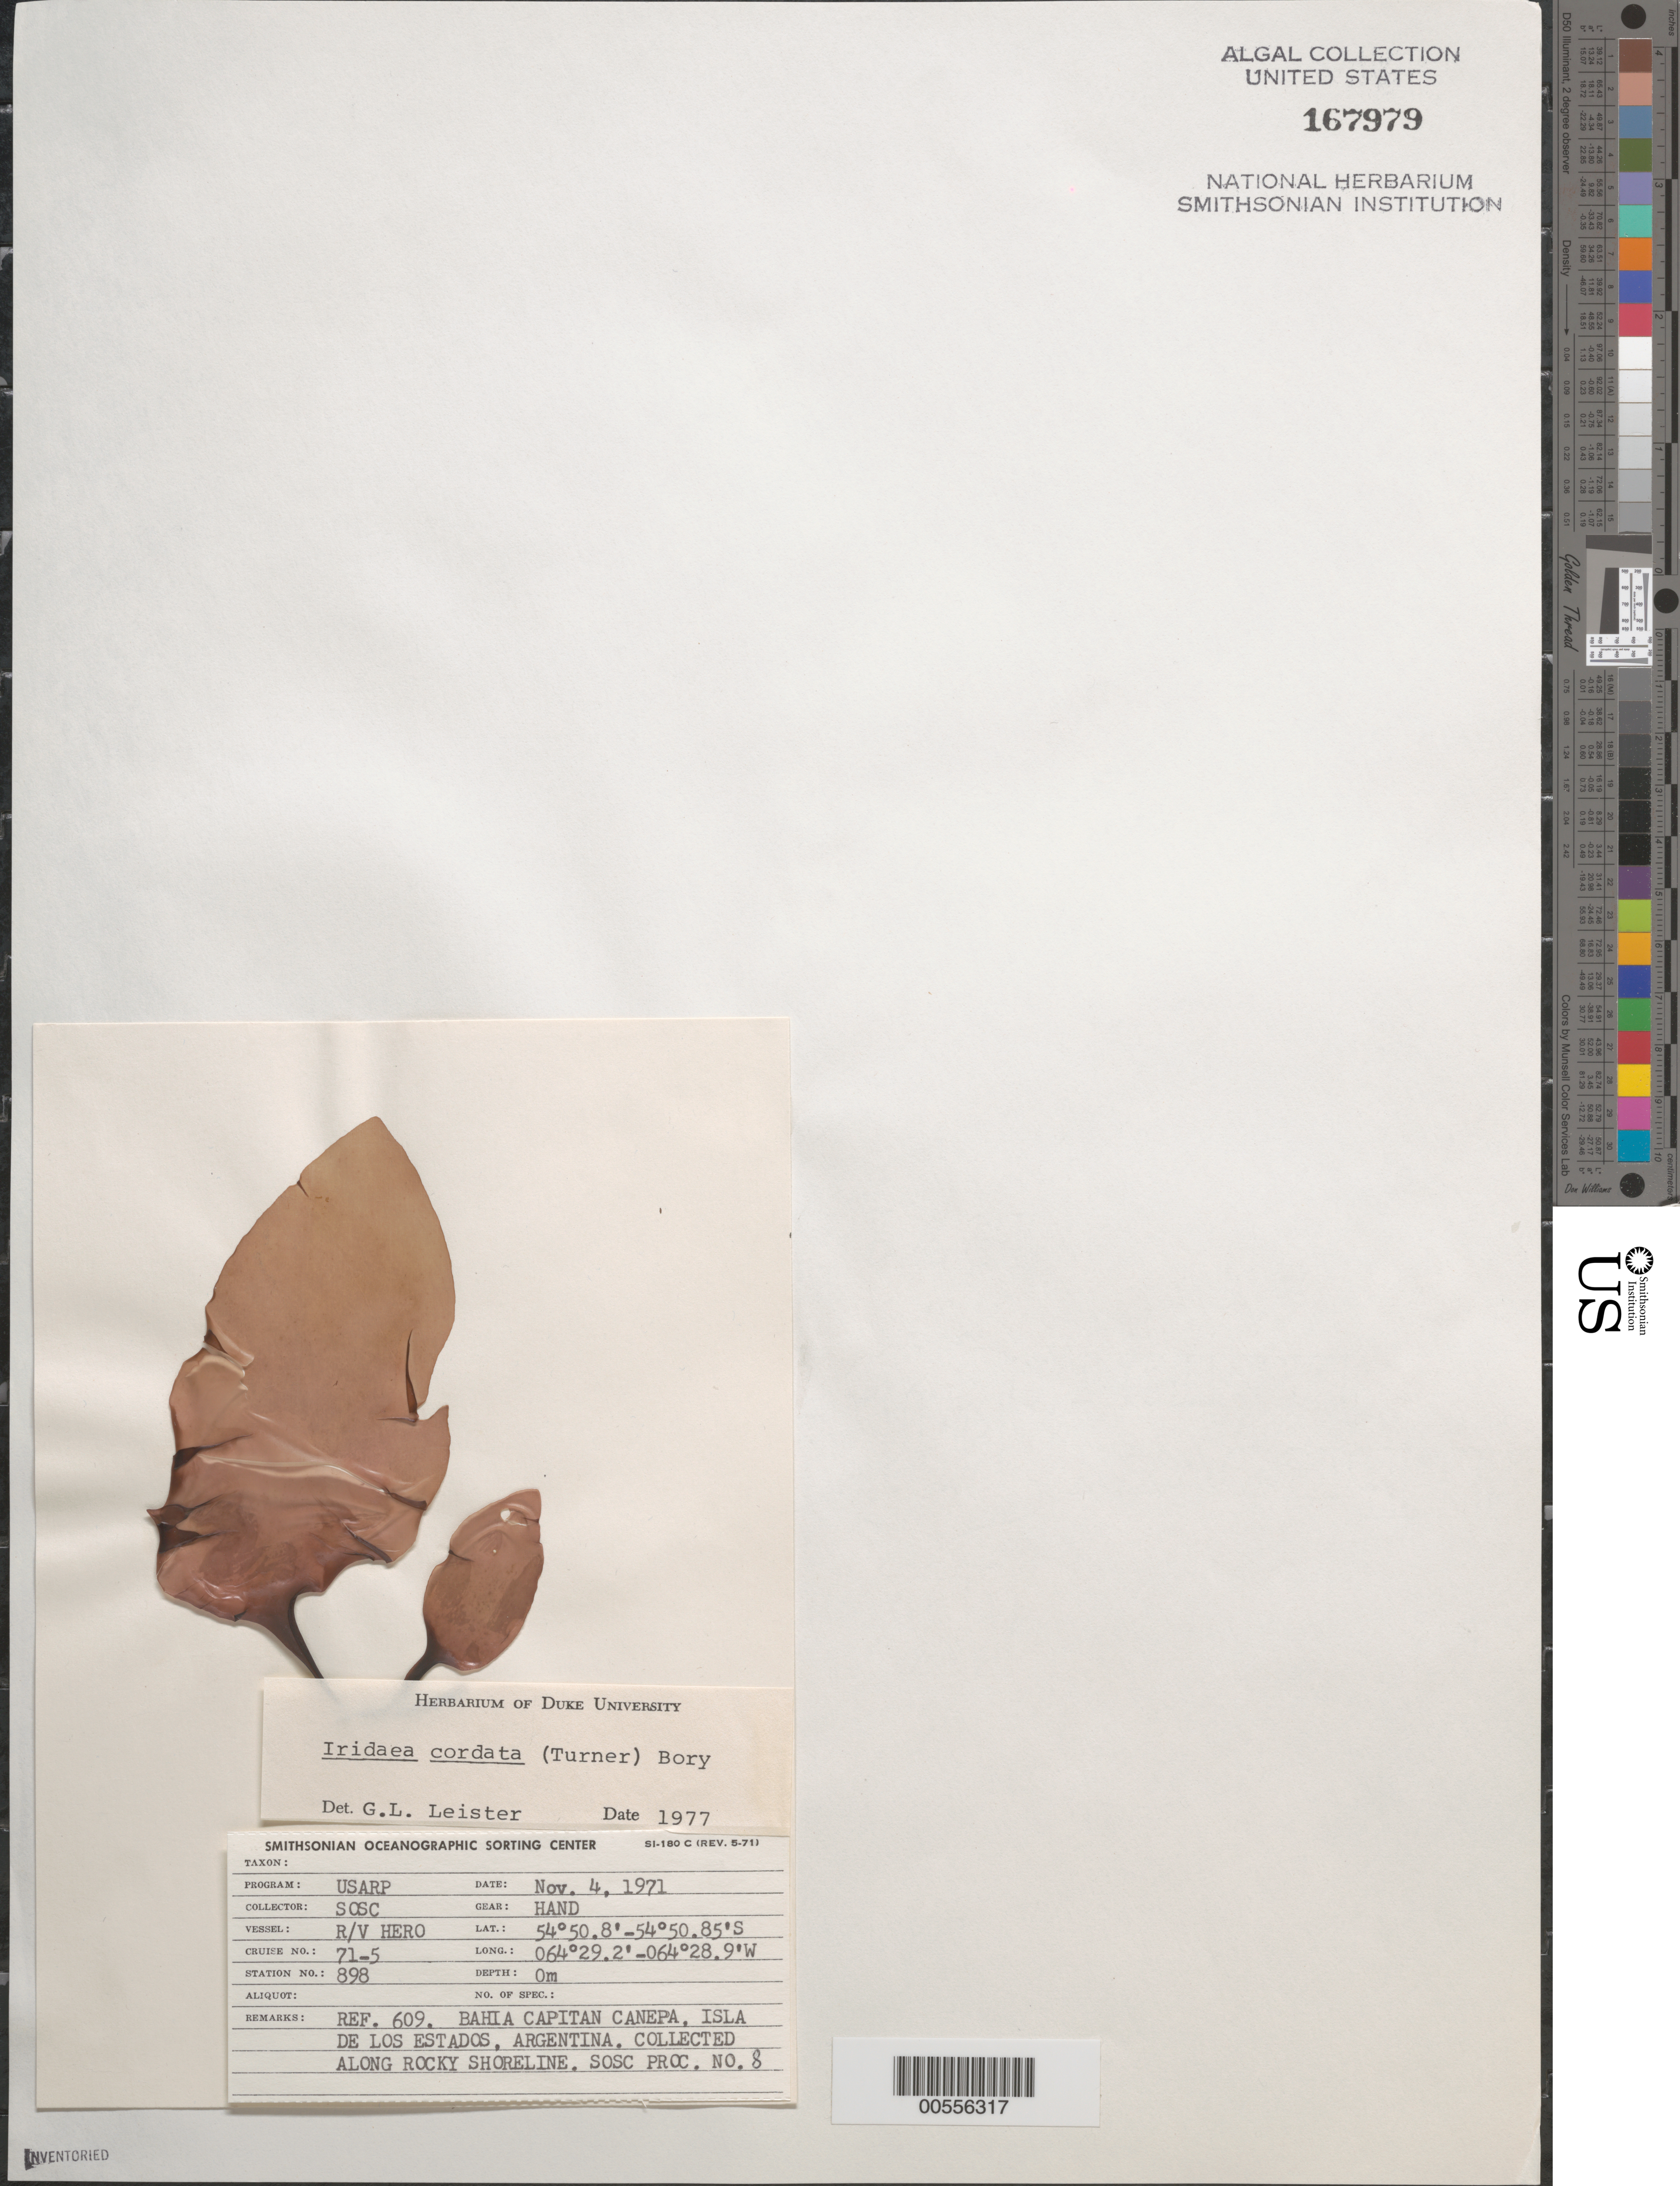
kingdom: Plantae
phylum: Rhodophyta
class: Florideophyceae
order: Gigartinales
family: Gigartinaceae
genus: Iridaea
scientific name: Iridaea cordata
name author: (Turner) Bory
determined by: Leister, G. L.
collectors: SOSC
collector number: Station 898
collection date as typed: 04 Nov 1971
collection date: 1971-11-04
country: Argentina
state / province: Tierra del Fuego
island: Isla de los Estados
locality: Bahia Capitan Canepa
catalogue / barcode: US 167979